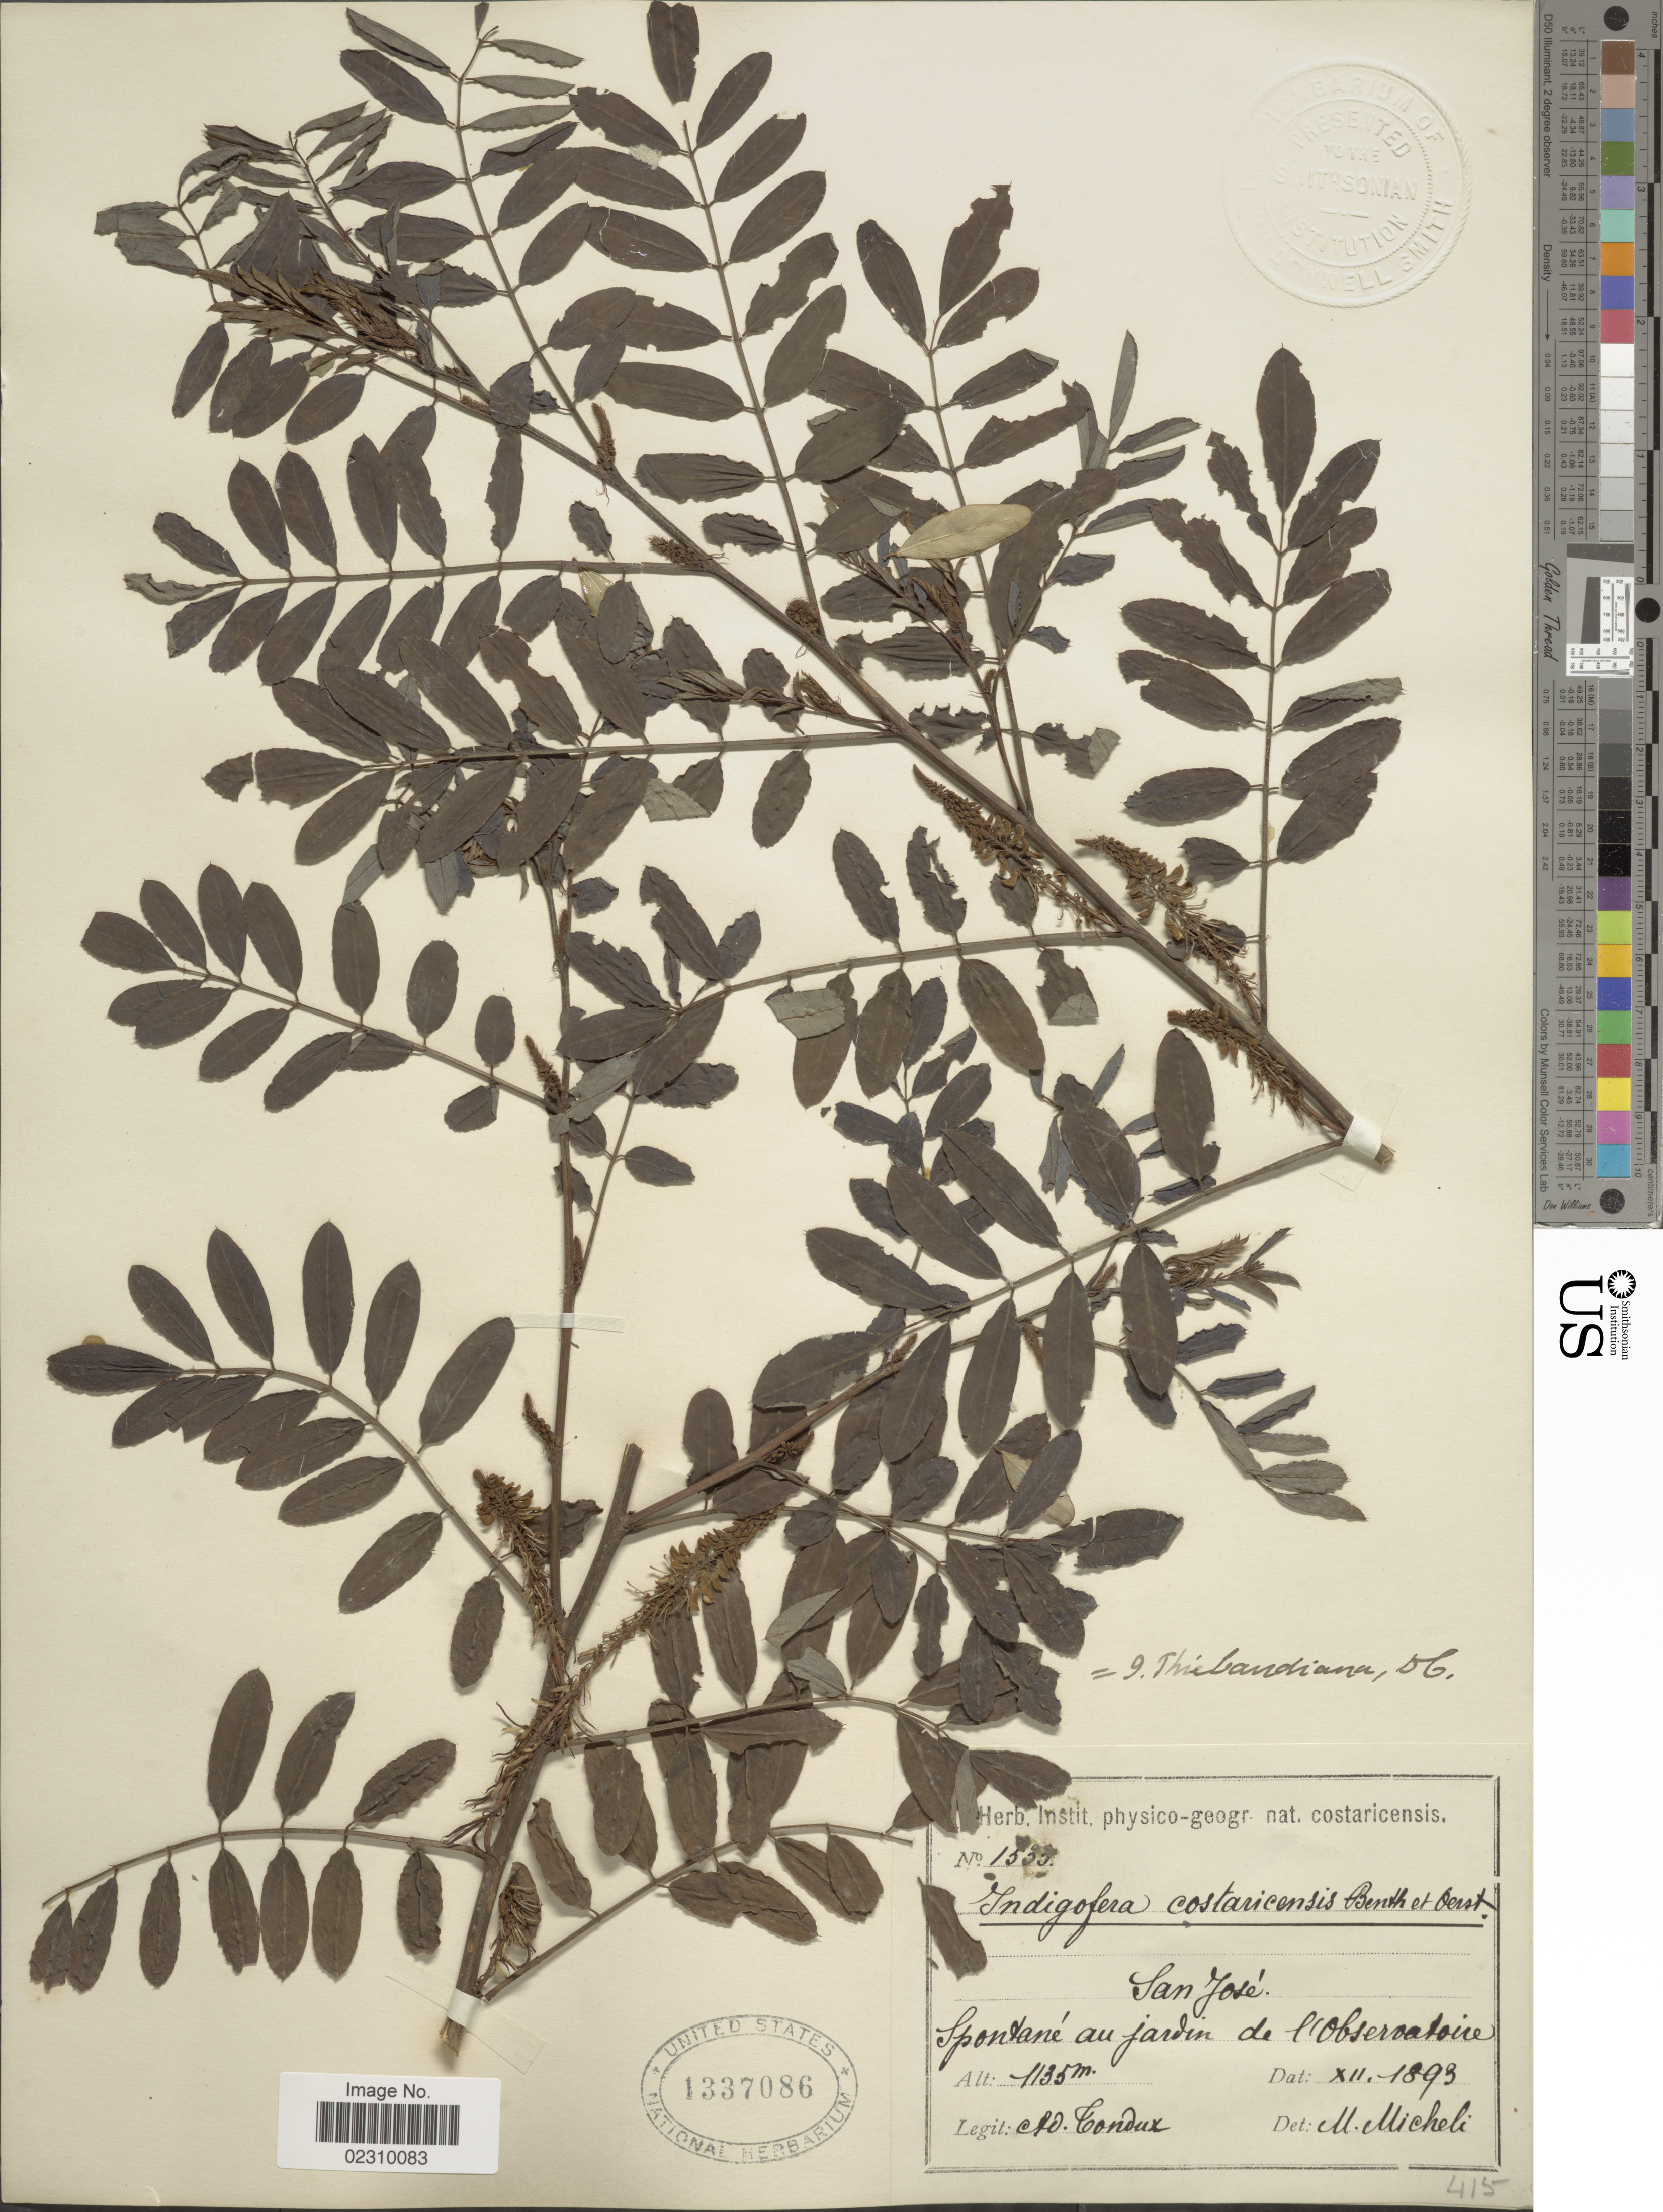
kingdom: Plantae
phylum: Tracheophyta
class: Magnoliopsida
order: Fabales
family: Fabaceae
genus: Indigofera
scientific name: Indigofera thibaudiana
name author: DC.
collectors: A. Tonduz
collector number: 1533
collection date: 1893-12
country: Costa Rica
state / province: San José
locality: Spontane au jardin de l'observatoire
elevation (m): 1135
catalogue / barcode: US 1337086